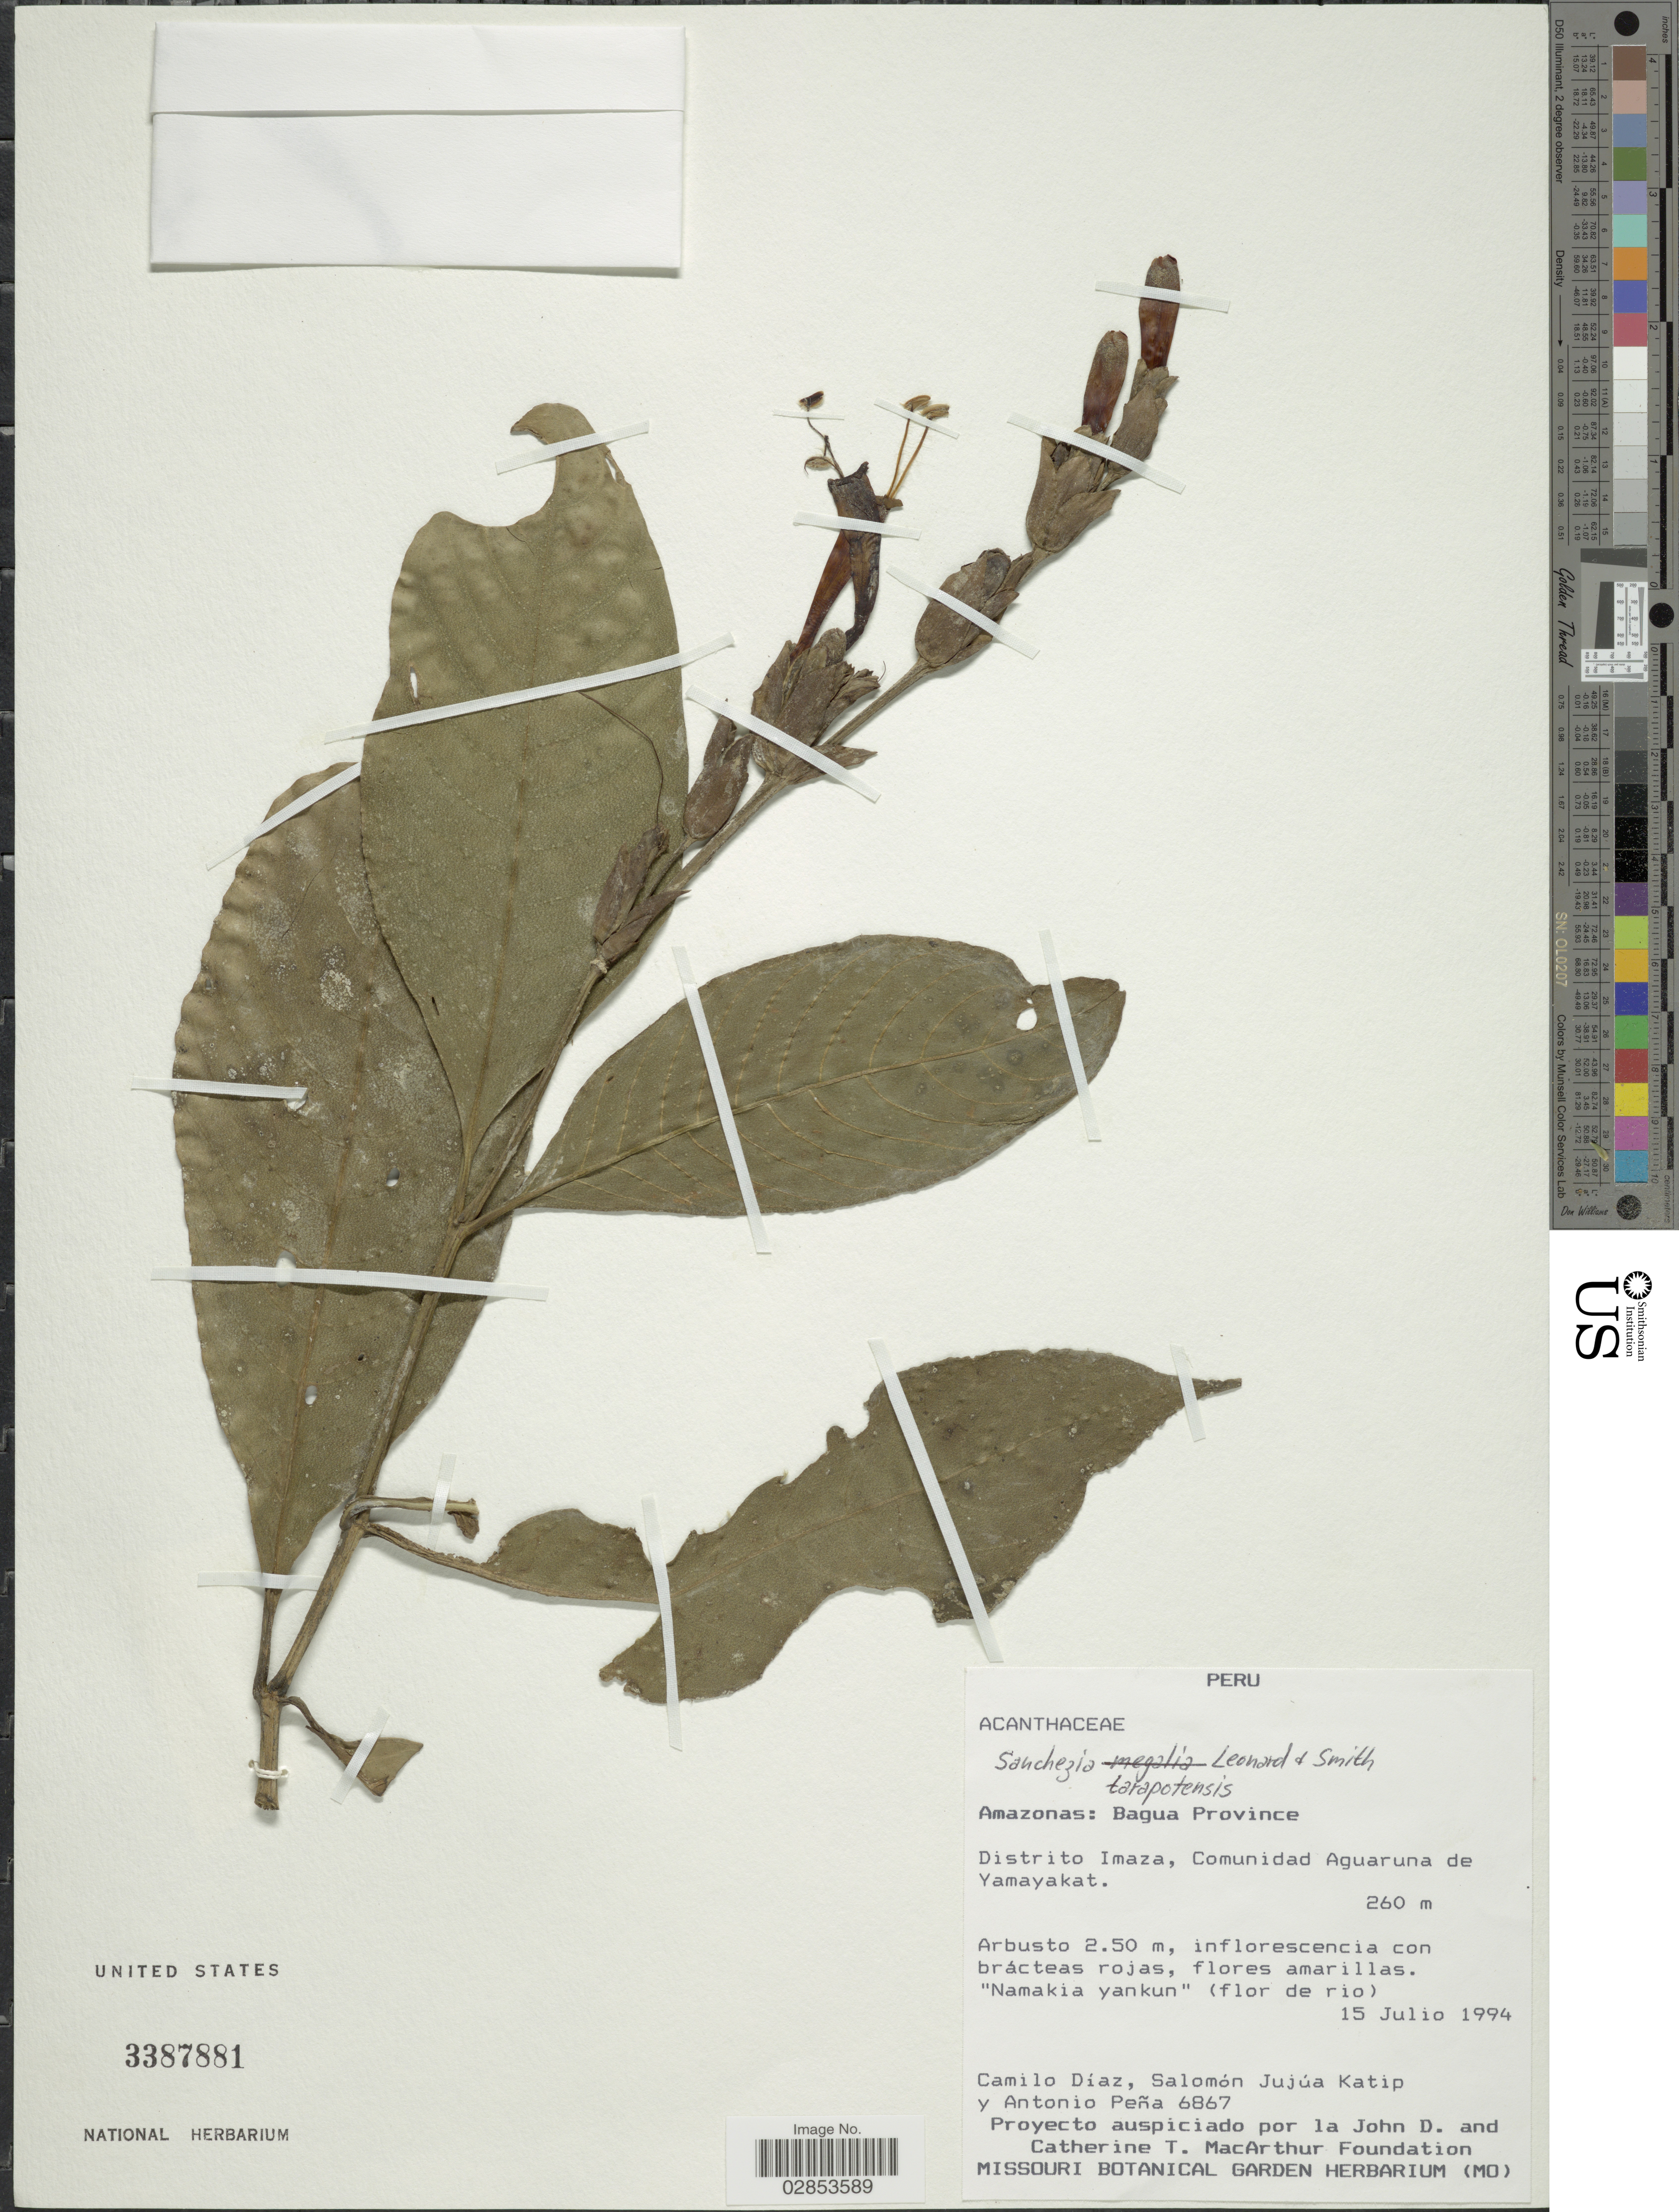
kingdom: Plantae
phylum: Tracheophyta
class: Magnoliopsida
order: Lamiales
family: Acanthaceae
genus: Sanchezia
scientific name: Sanchezia tarapotensis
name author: Leonard & L.B. Sm.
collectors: C. Díaz, S. Jujúa Katip & A. Peña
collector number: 6867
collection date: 1994-07-15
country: Peru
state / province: Amazonas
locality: Bagua Province. Distrito Imaza, Comunidad Aguaruna de Yamayakat.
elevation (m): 260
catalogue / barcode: US 3387881